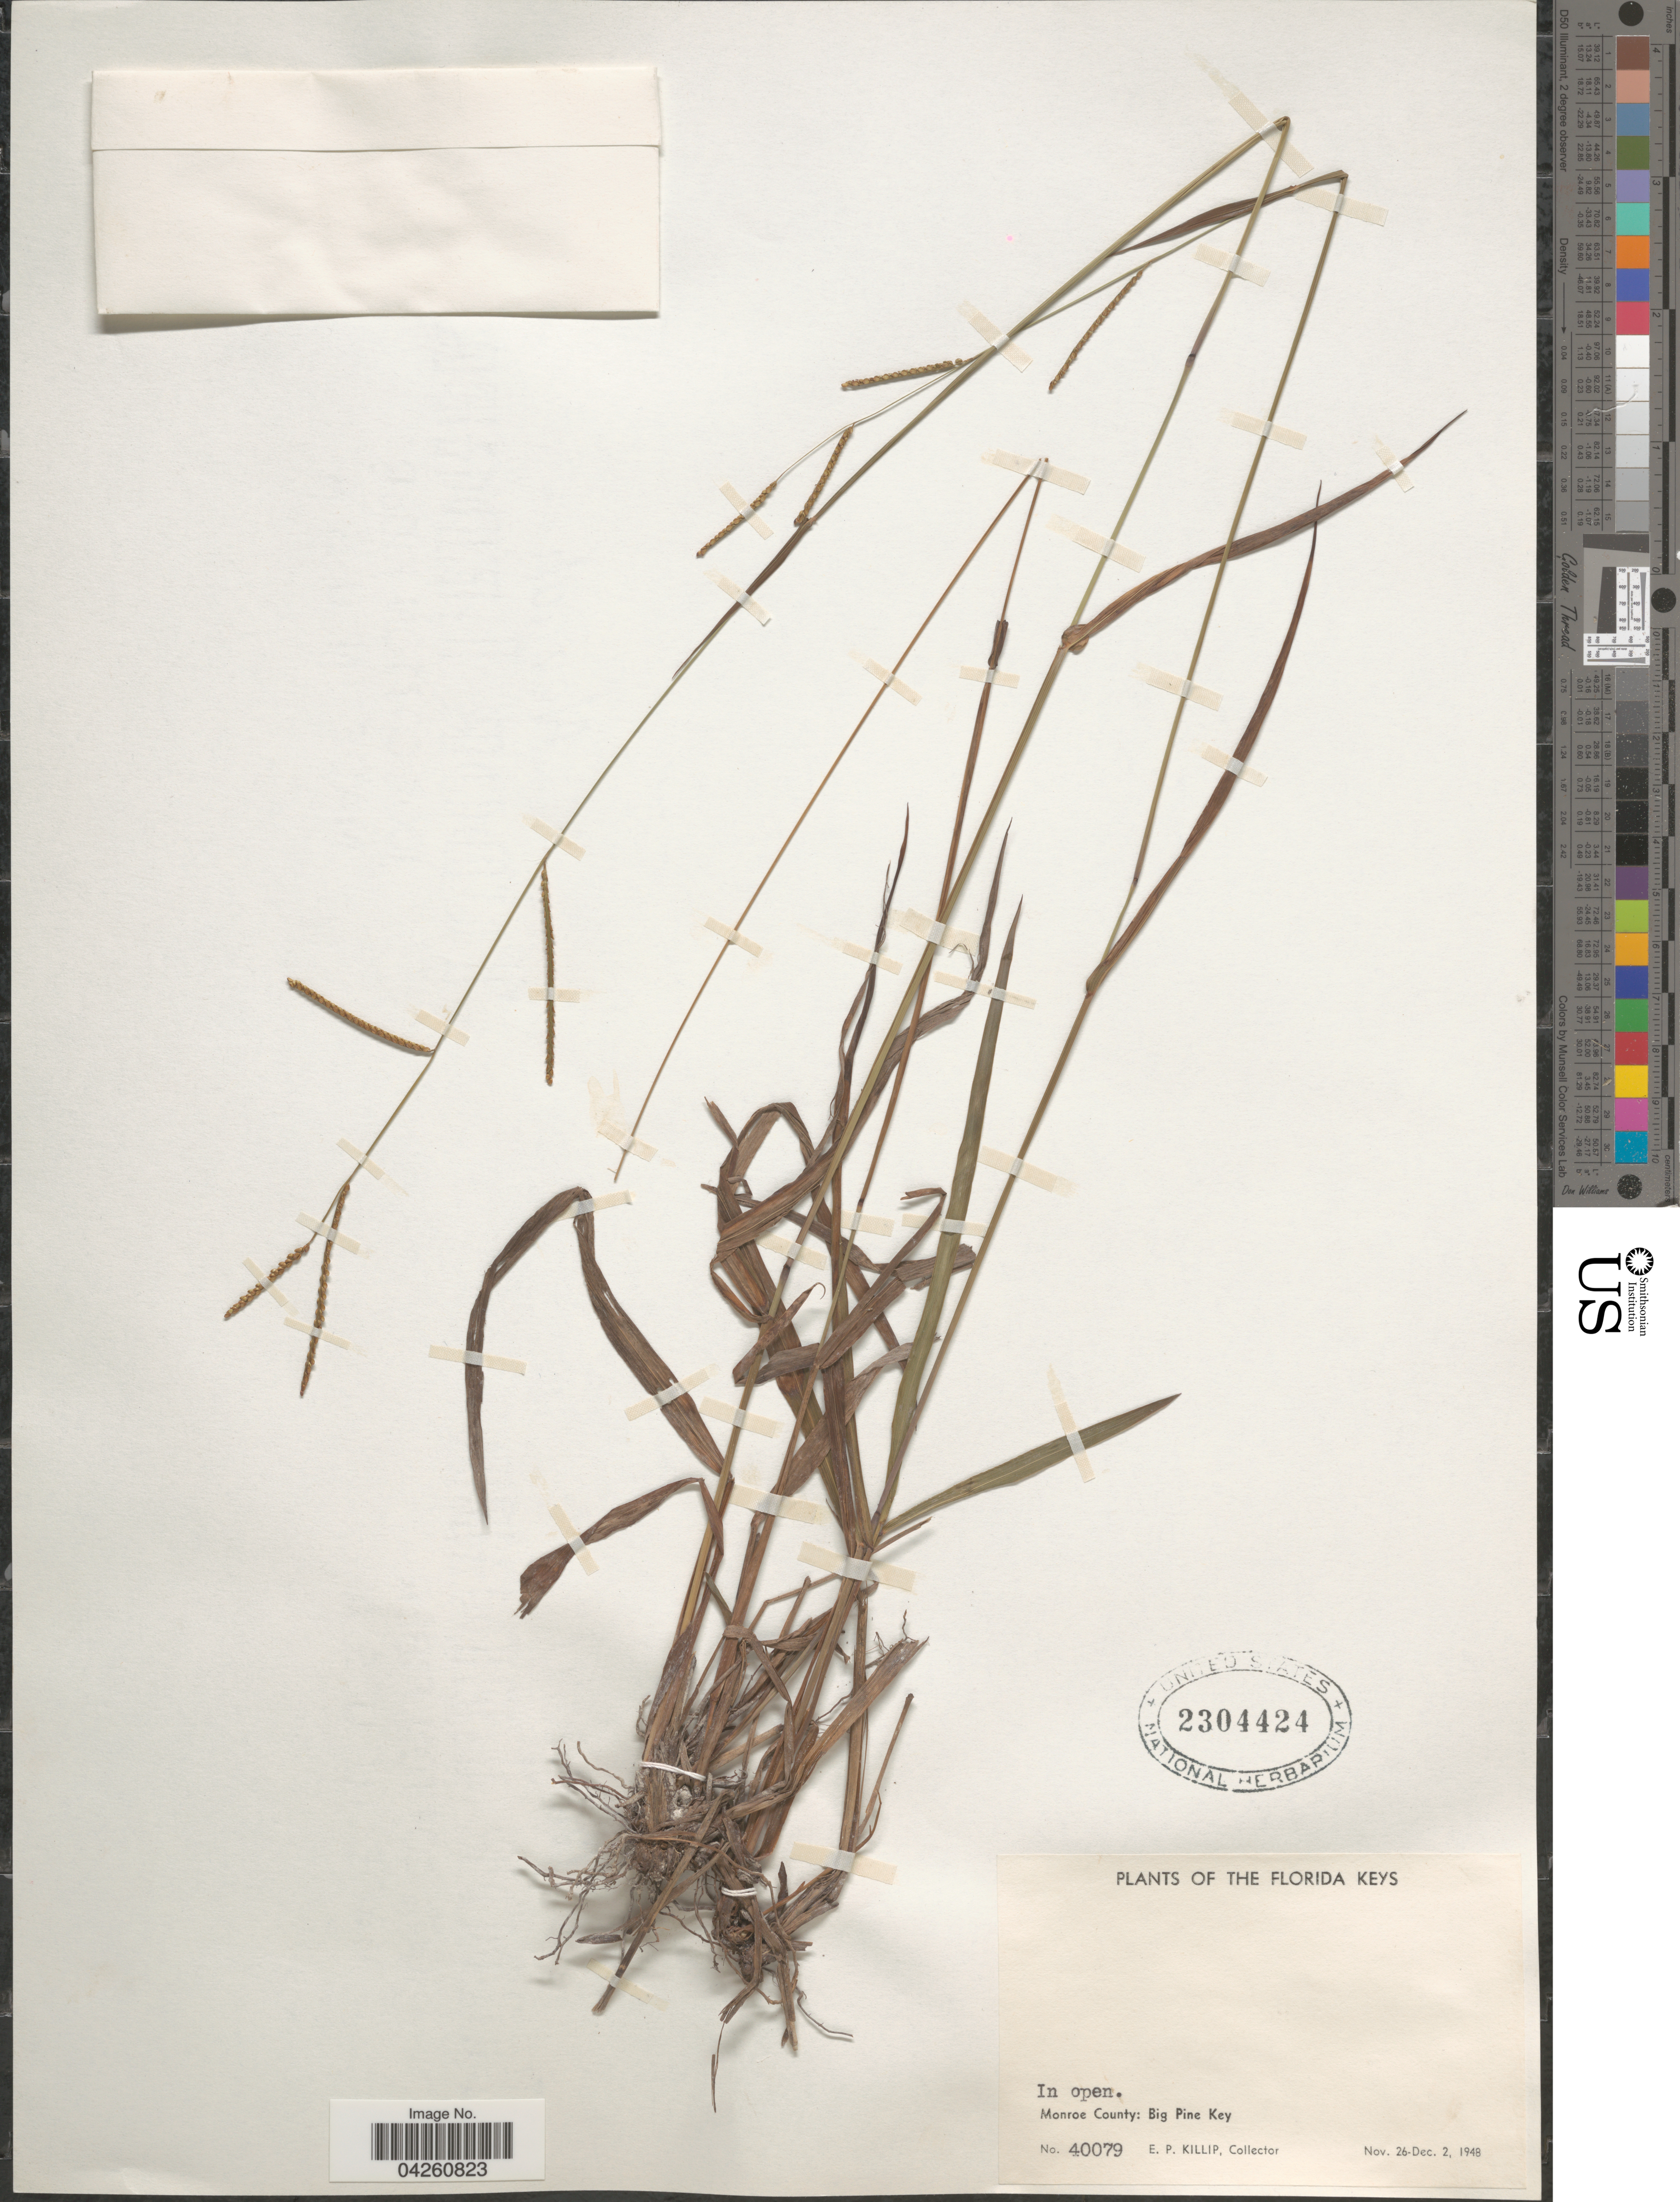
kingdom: Plantae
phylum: Tracheophyta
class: Liliopsida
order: Poales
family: Poaceae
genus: Paspalum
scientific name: Paspalum blodgettii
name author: Chapm.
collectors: E. P. Killip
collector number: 40079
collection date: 1948-11-26/1948-12-02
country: United States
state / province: Florida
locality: Florida Keys. In open. Monroe County: Big Pine Key.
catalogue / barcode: US 2304424